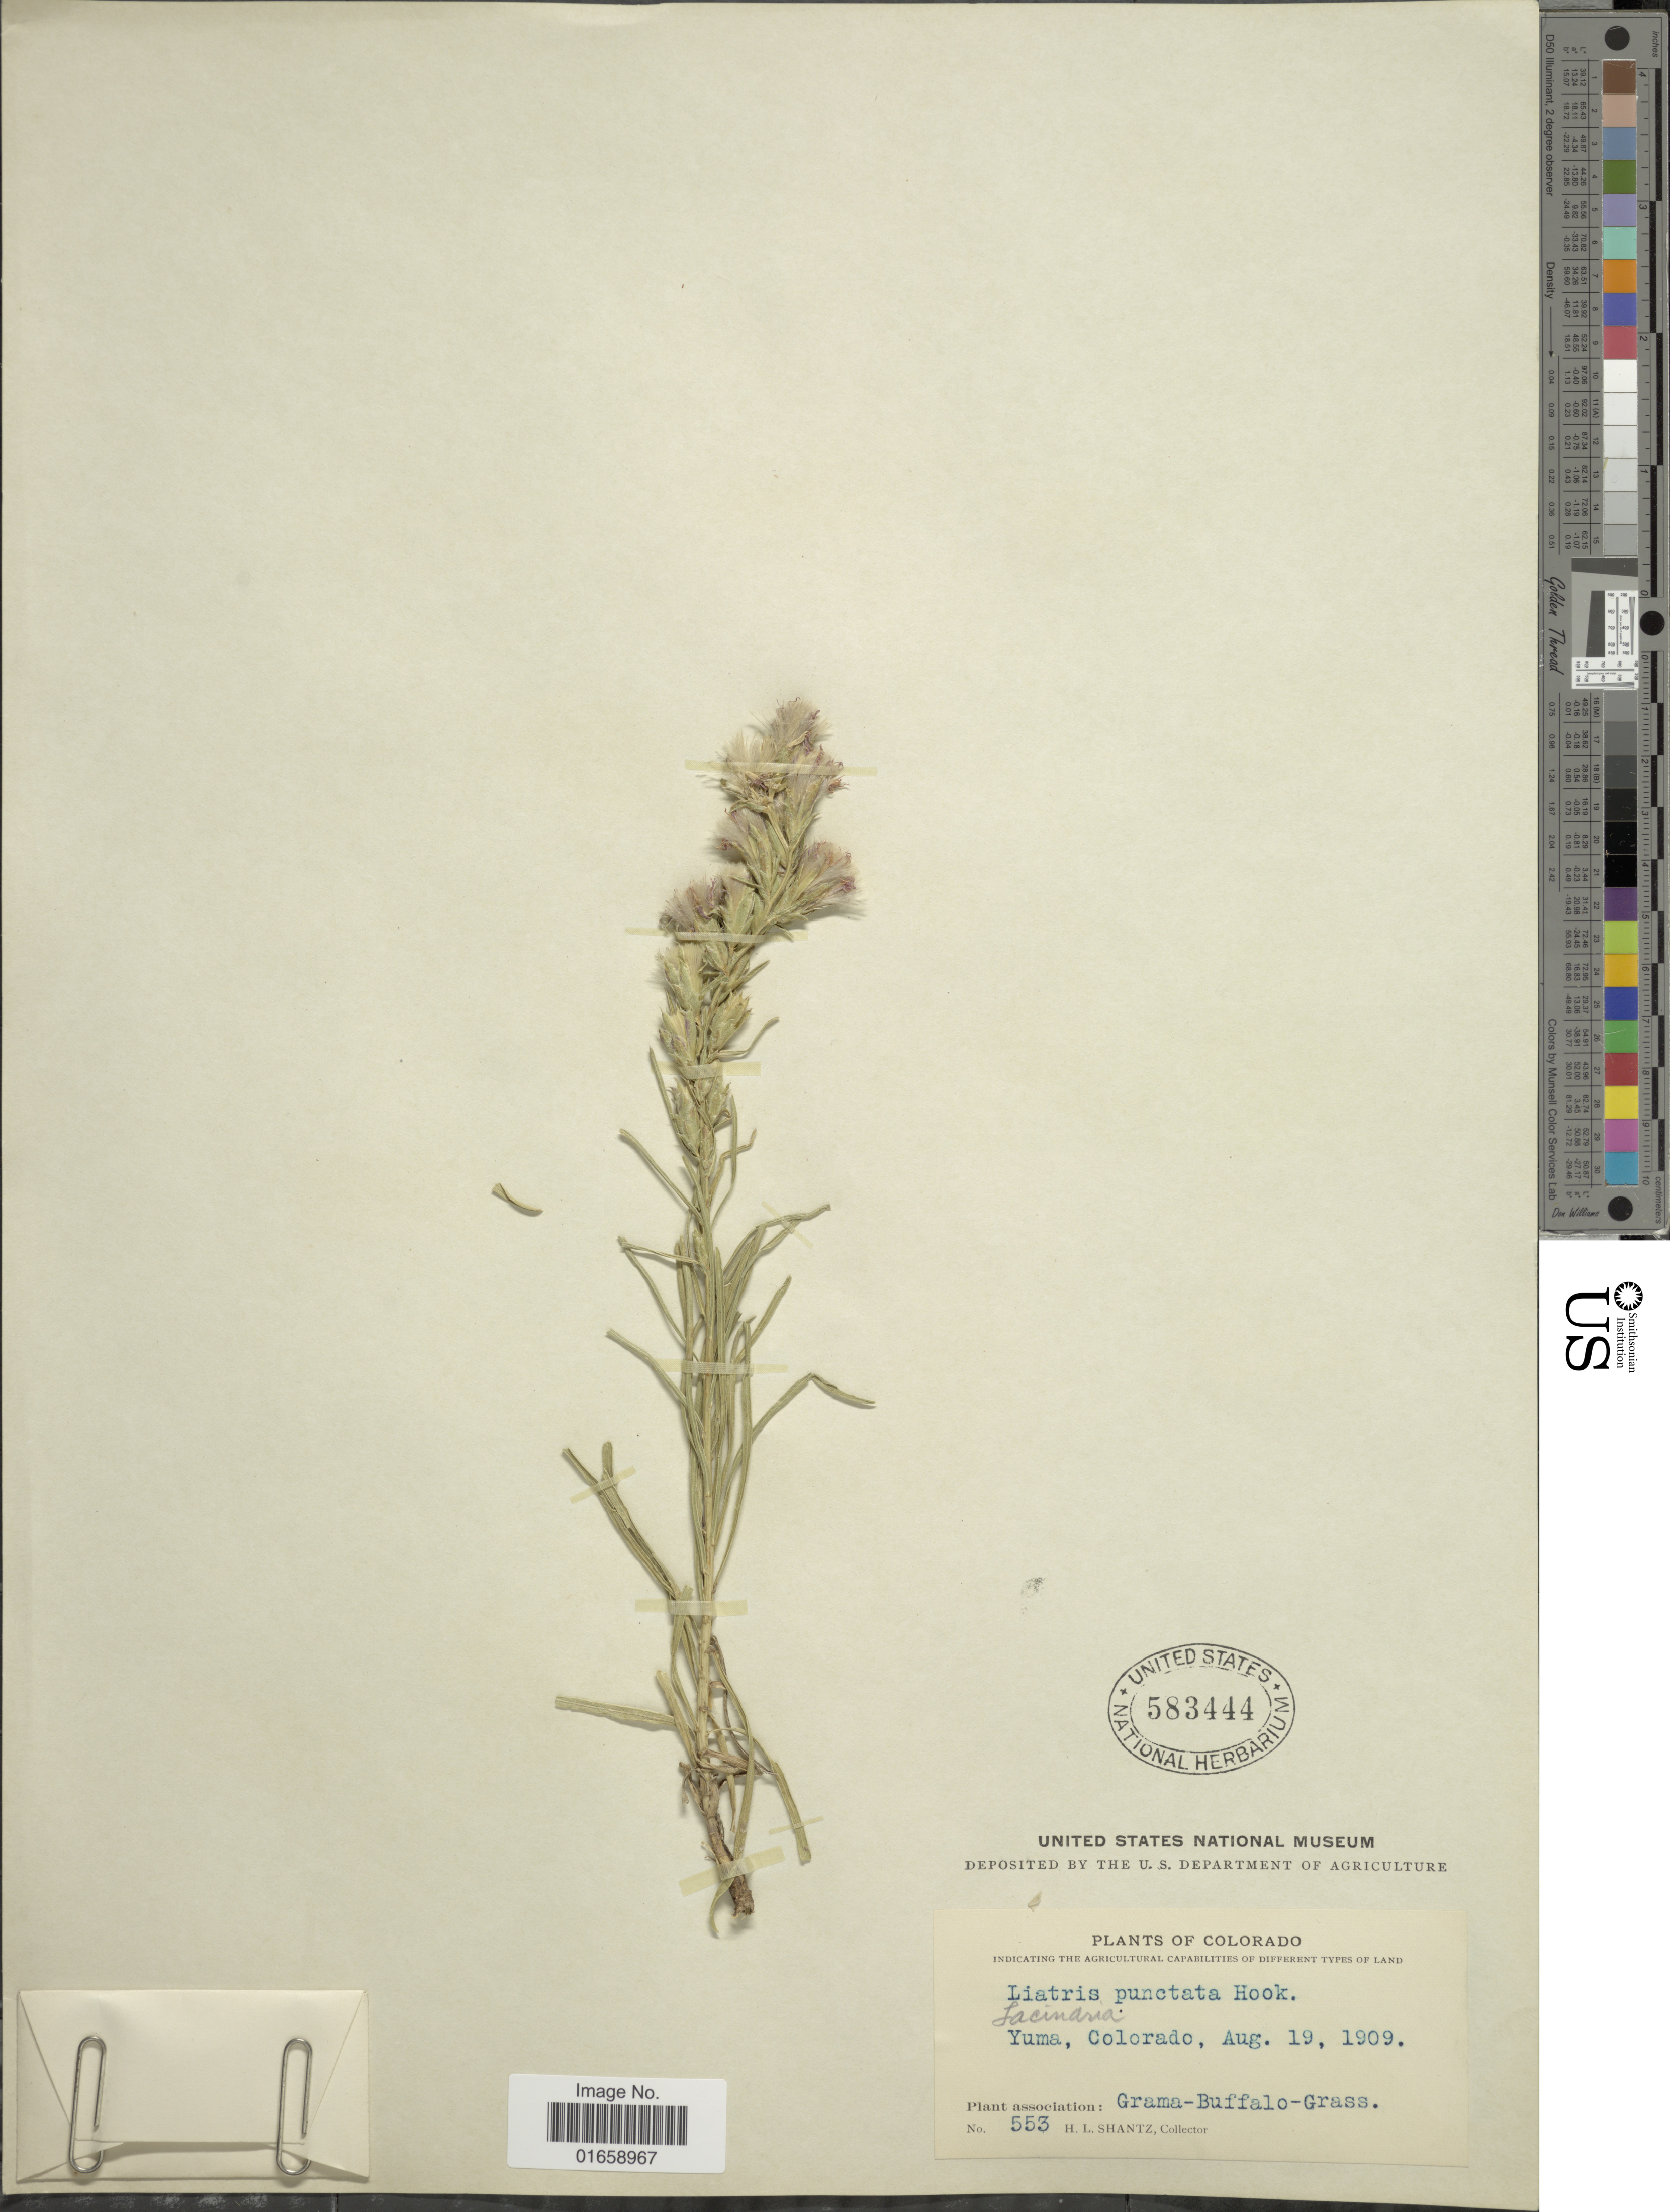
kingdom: Plantae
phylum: Tracheophyta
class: Magnoliopsida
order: Asterales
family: Asteraceae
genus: Liatris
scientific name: Liatris punctata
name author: Hook.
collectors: H. Shantz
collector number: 553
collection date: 1909-08-19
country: United States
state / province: Colorado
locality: Yuma, Plant association: Grama-Buffalo-Grass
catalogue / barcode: US 583444